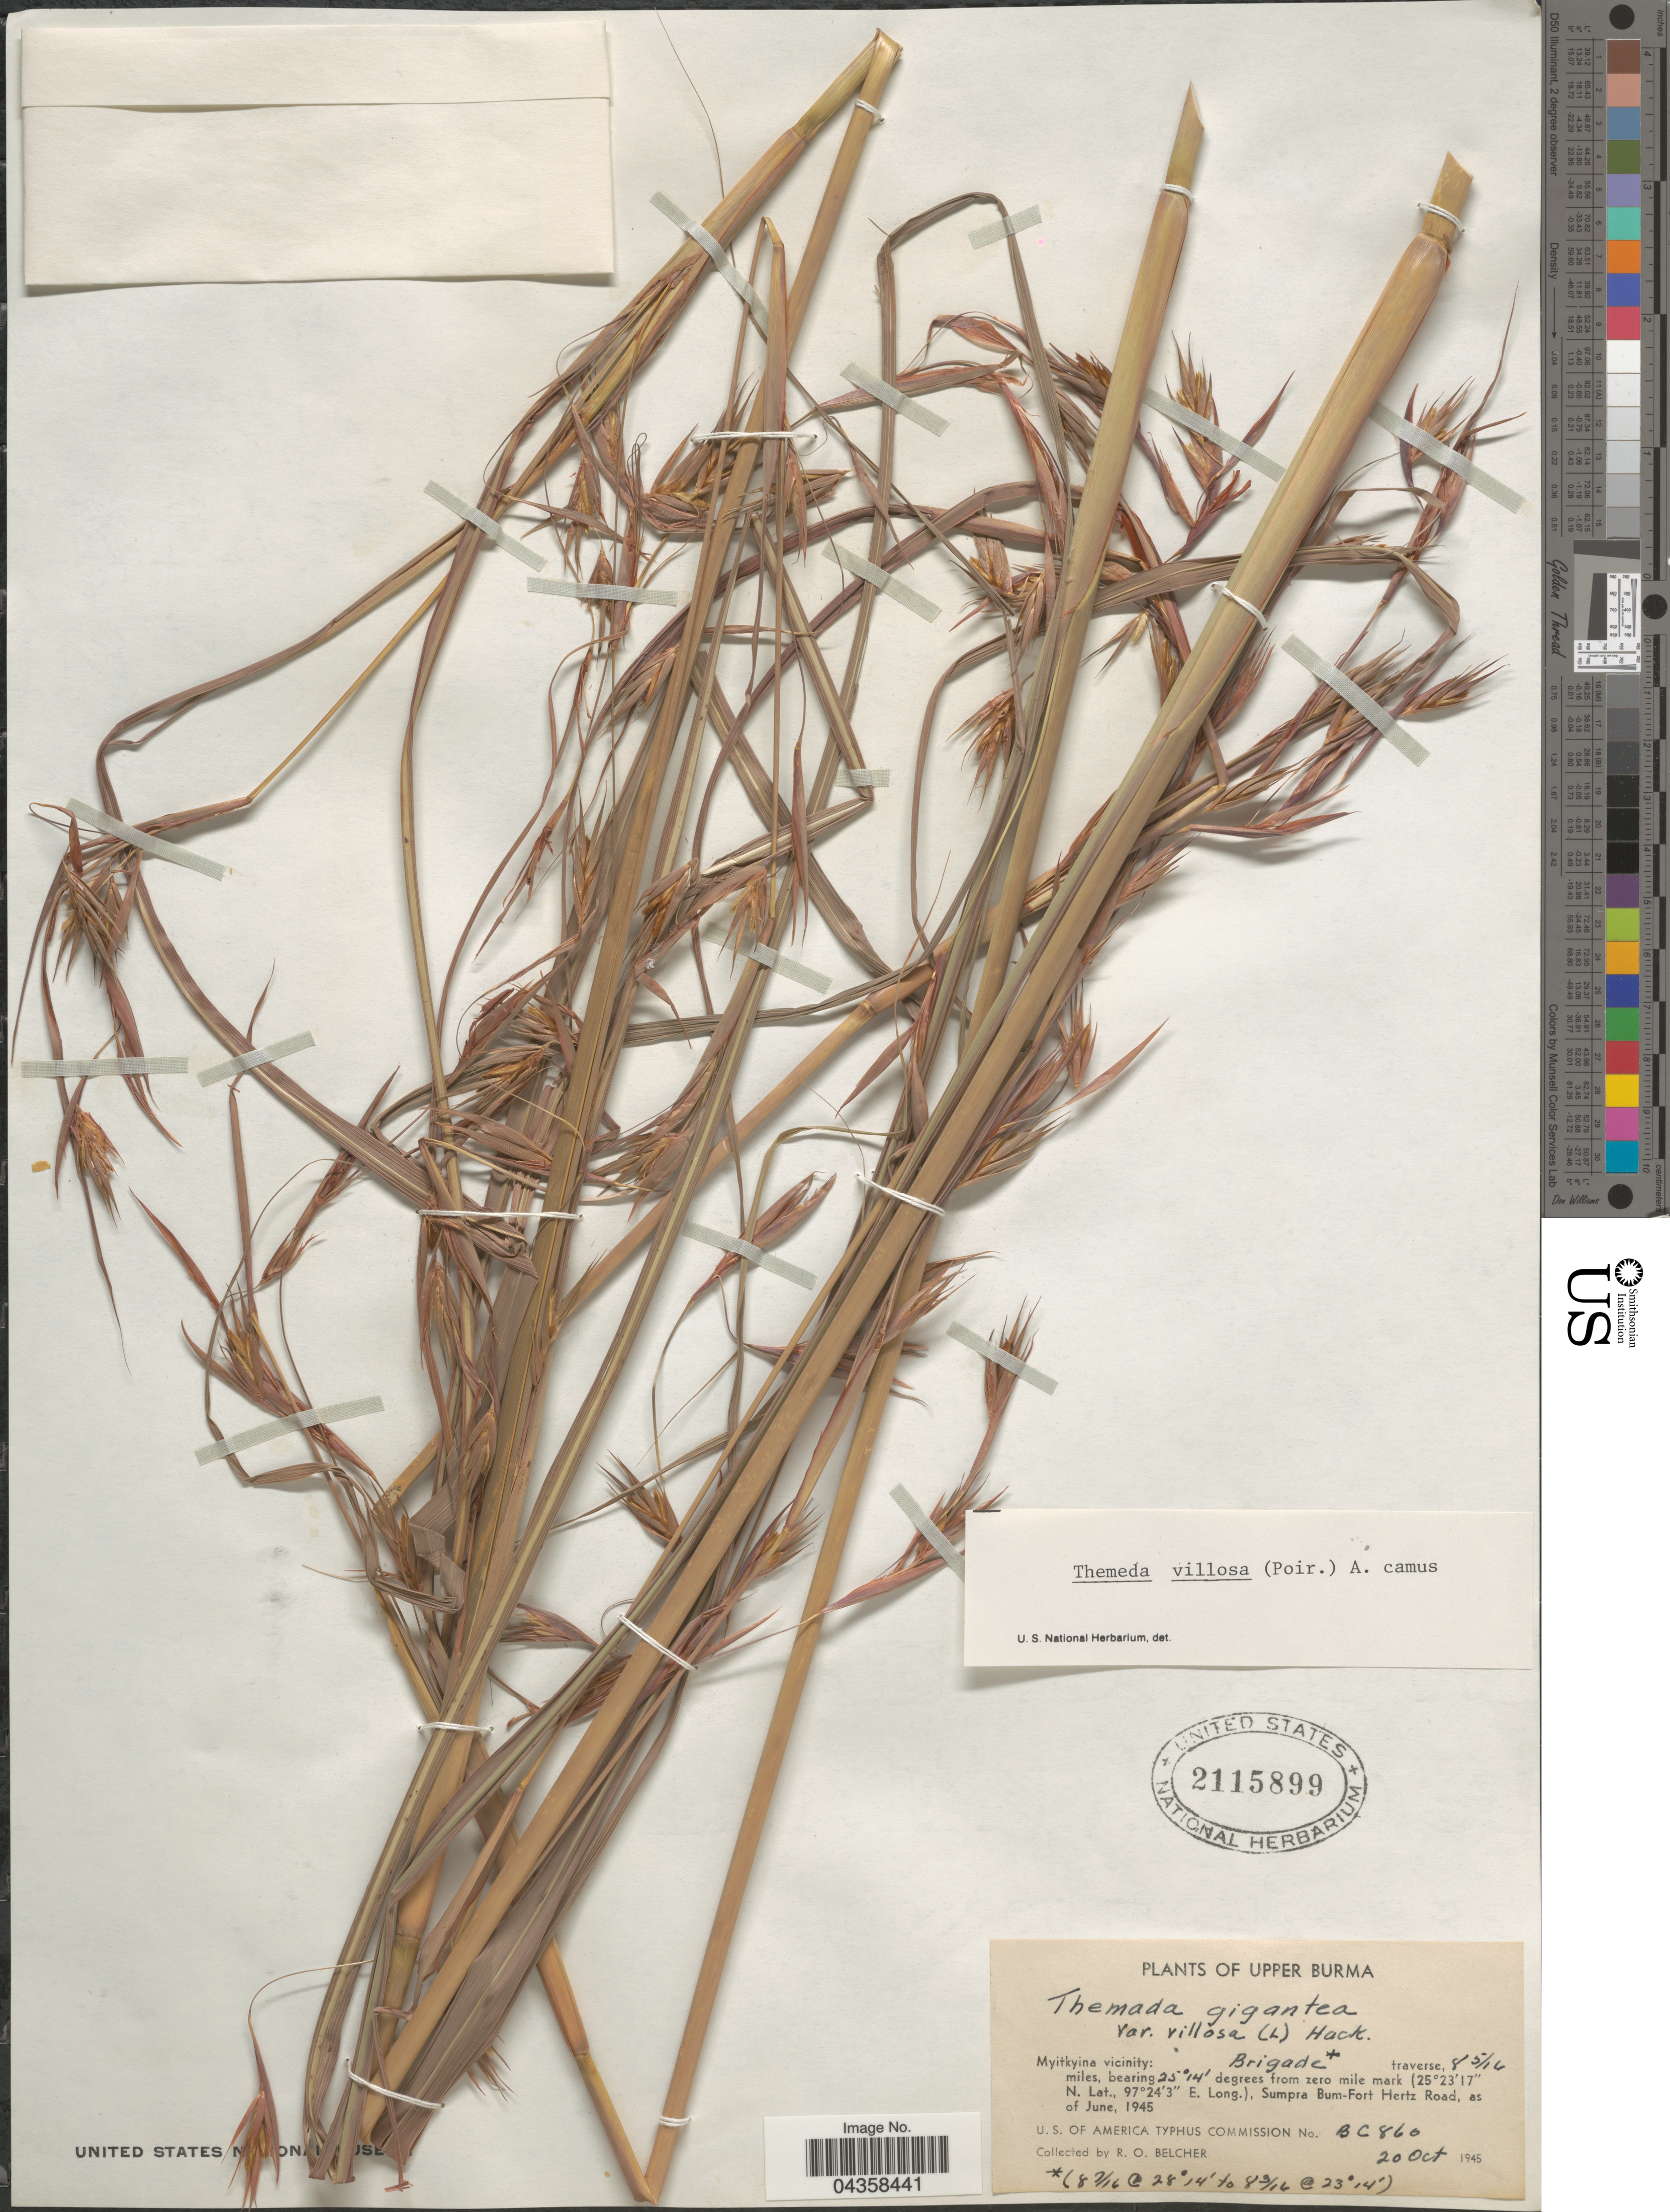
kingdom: Plantae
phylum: Tracheophyta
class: Liliopsida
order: Poales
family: Poaceae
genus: Themeda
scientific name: Themeda villosa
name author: (Lam.) A. Camus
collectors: R. Belcher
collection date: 1945-10-20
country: Myanmar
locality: Upper Burma. Myitkyina vicinity: Brigade traverse, 8 5/16 miles, bearing 25°14' degrees from zero mile mark, Sumpra Bum-Fort Hertz Road. U. S. of America Typhus Commission No. BC860.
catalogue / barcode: US 2115899